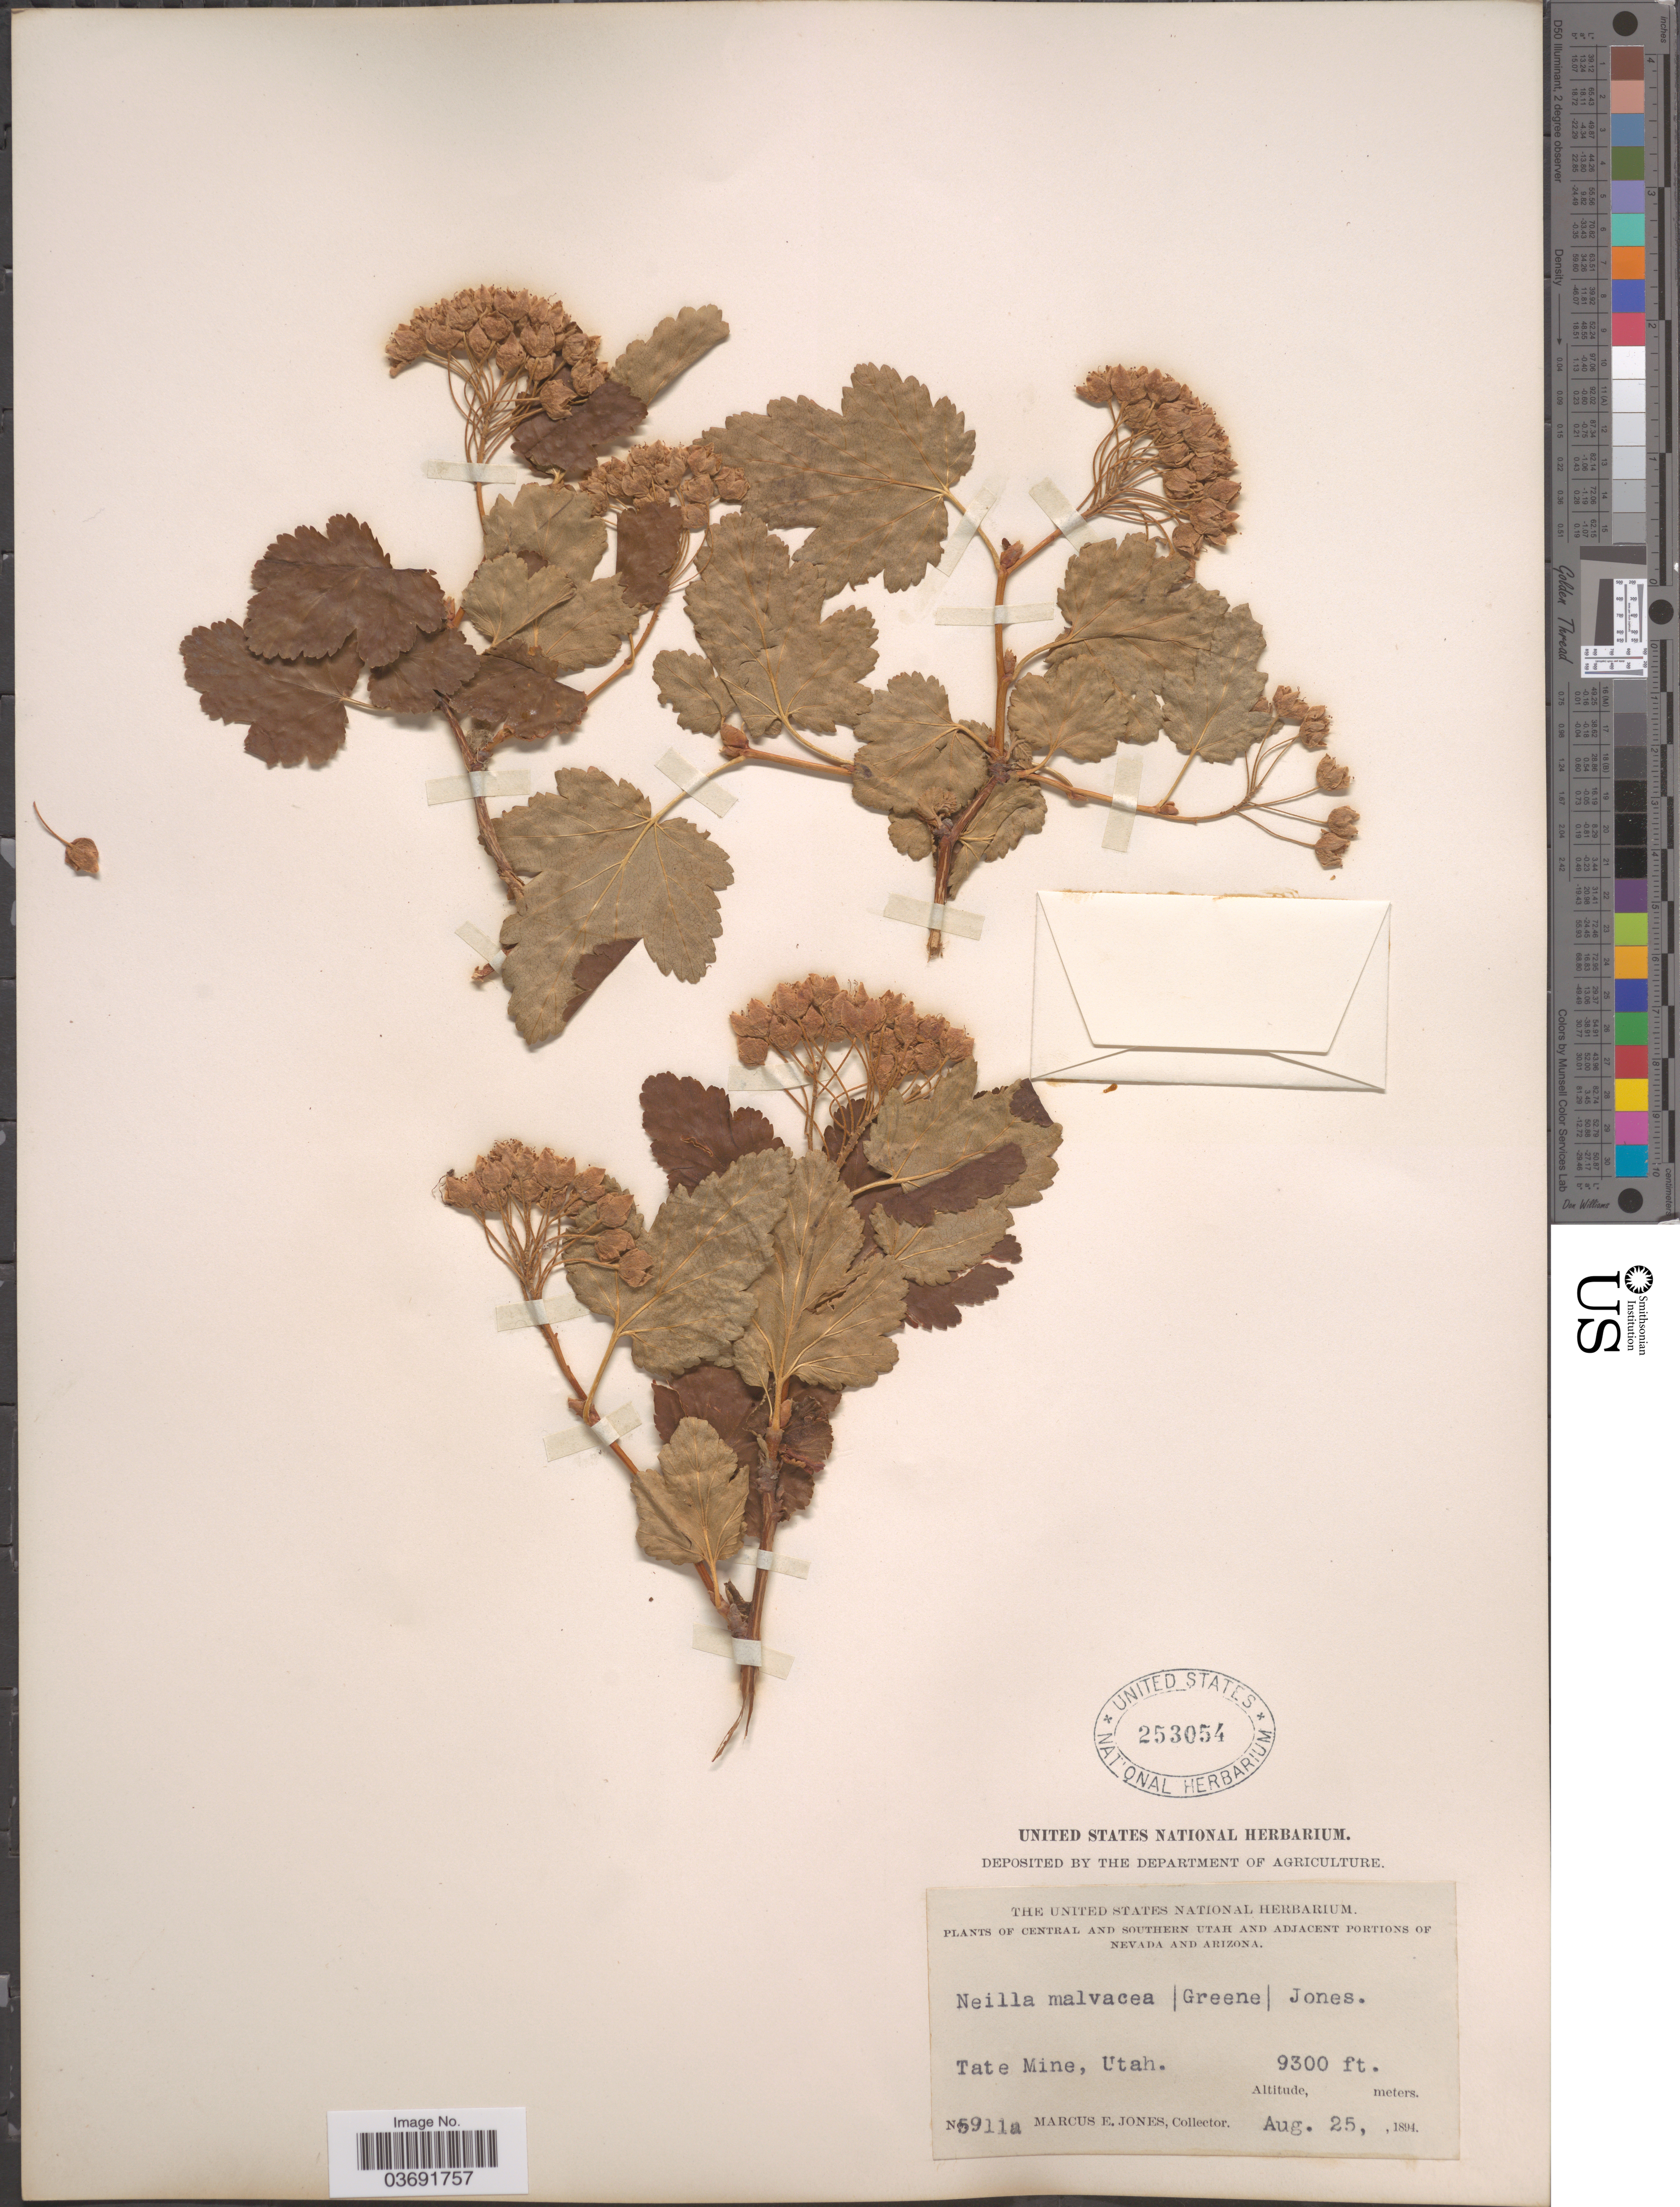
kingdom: Plantae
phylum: Tracheophyta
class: Magnoliopsida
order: Rosales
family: Rosaceae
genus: Physocarpus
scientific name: Physocarpus malvaceus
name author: (Greene) Kuntze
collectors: M. E. Jones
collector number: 5911a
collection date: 1894-08-25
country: United States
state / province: Utah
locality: Central and Southern Utah. Tate Mine.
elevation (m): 2835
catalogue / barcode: US 253054